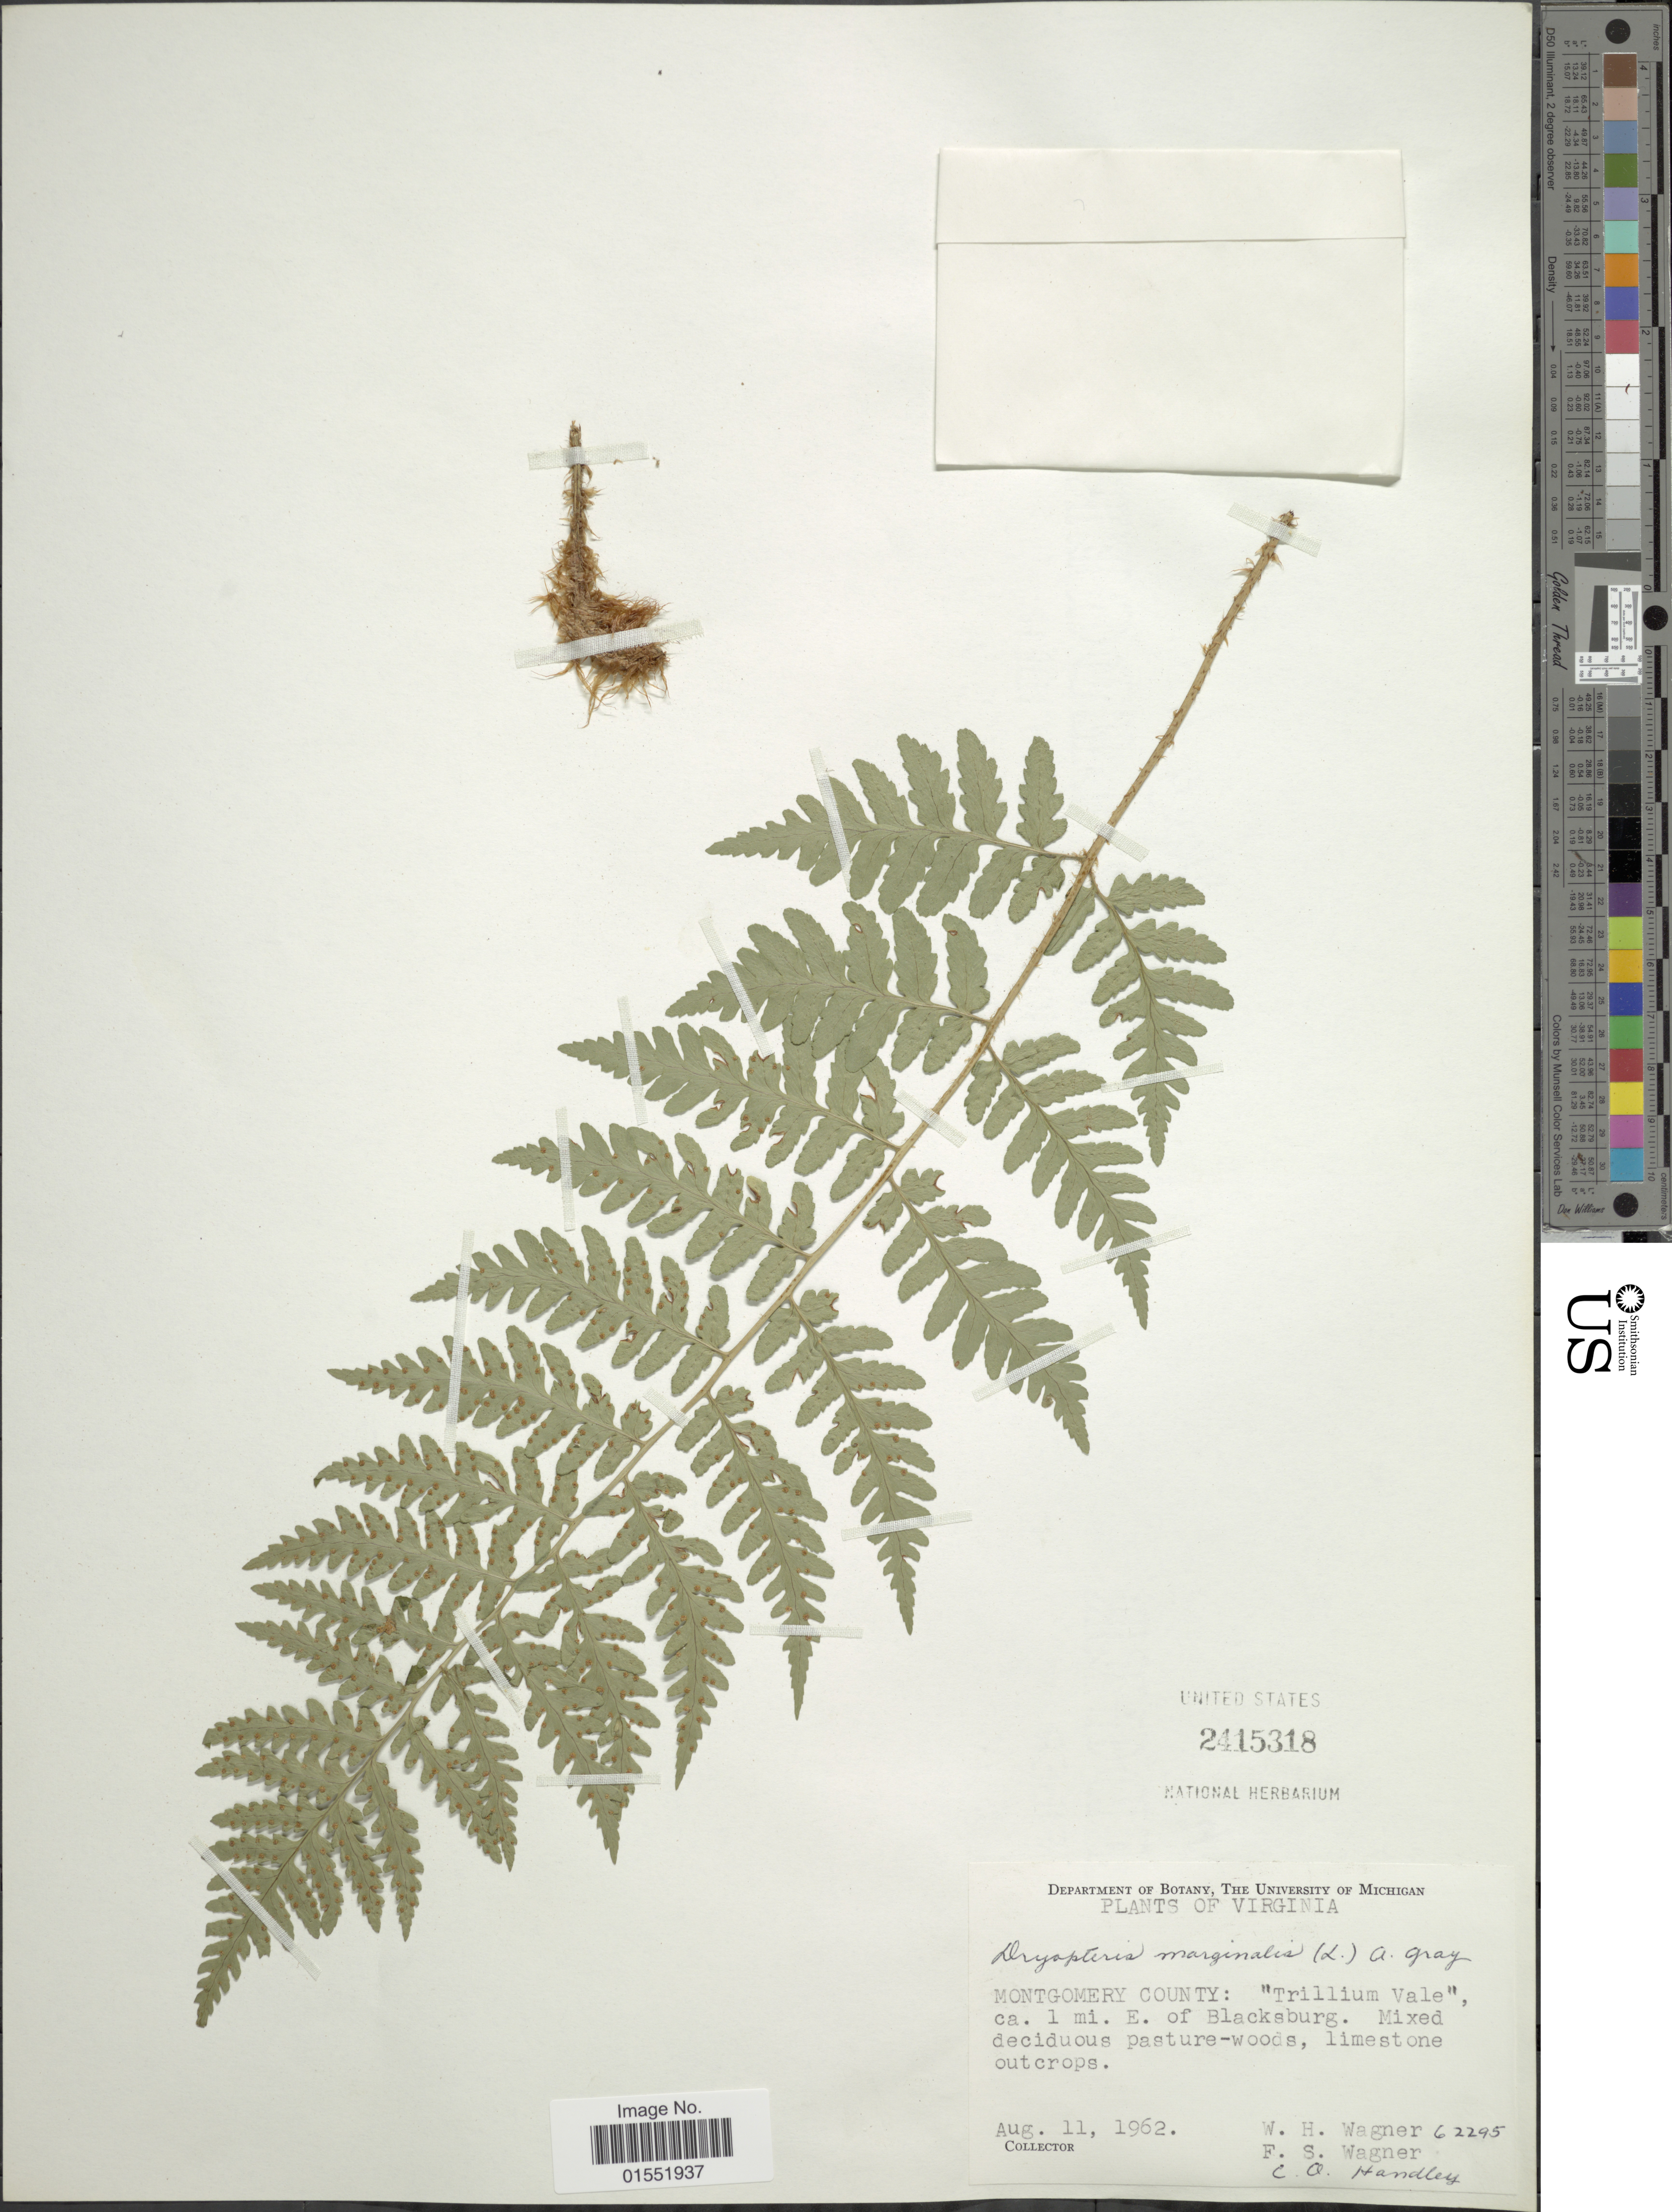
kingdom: Plantae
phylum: Tracheophyta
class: Polypodiopsida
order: Polypodiales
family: Dryopteridaceae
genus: Dryopteris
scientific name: Dryopteris marginalis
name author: (L.) A. Gray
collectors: W. H. Wagner, F. S. Wagner & C. O. Handley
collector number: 62295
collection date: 1962-08-11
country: United States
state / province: Virginia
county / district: Montgomery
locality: Montgomery County: "Trillium Vale", ca. 1 mi. E. of Blacksburg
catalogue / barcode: US 2415318